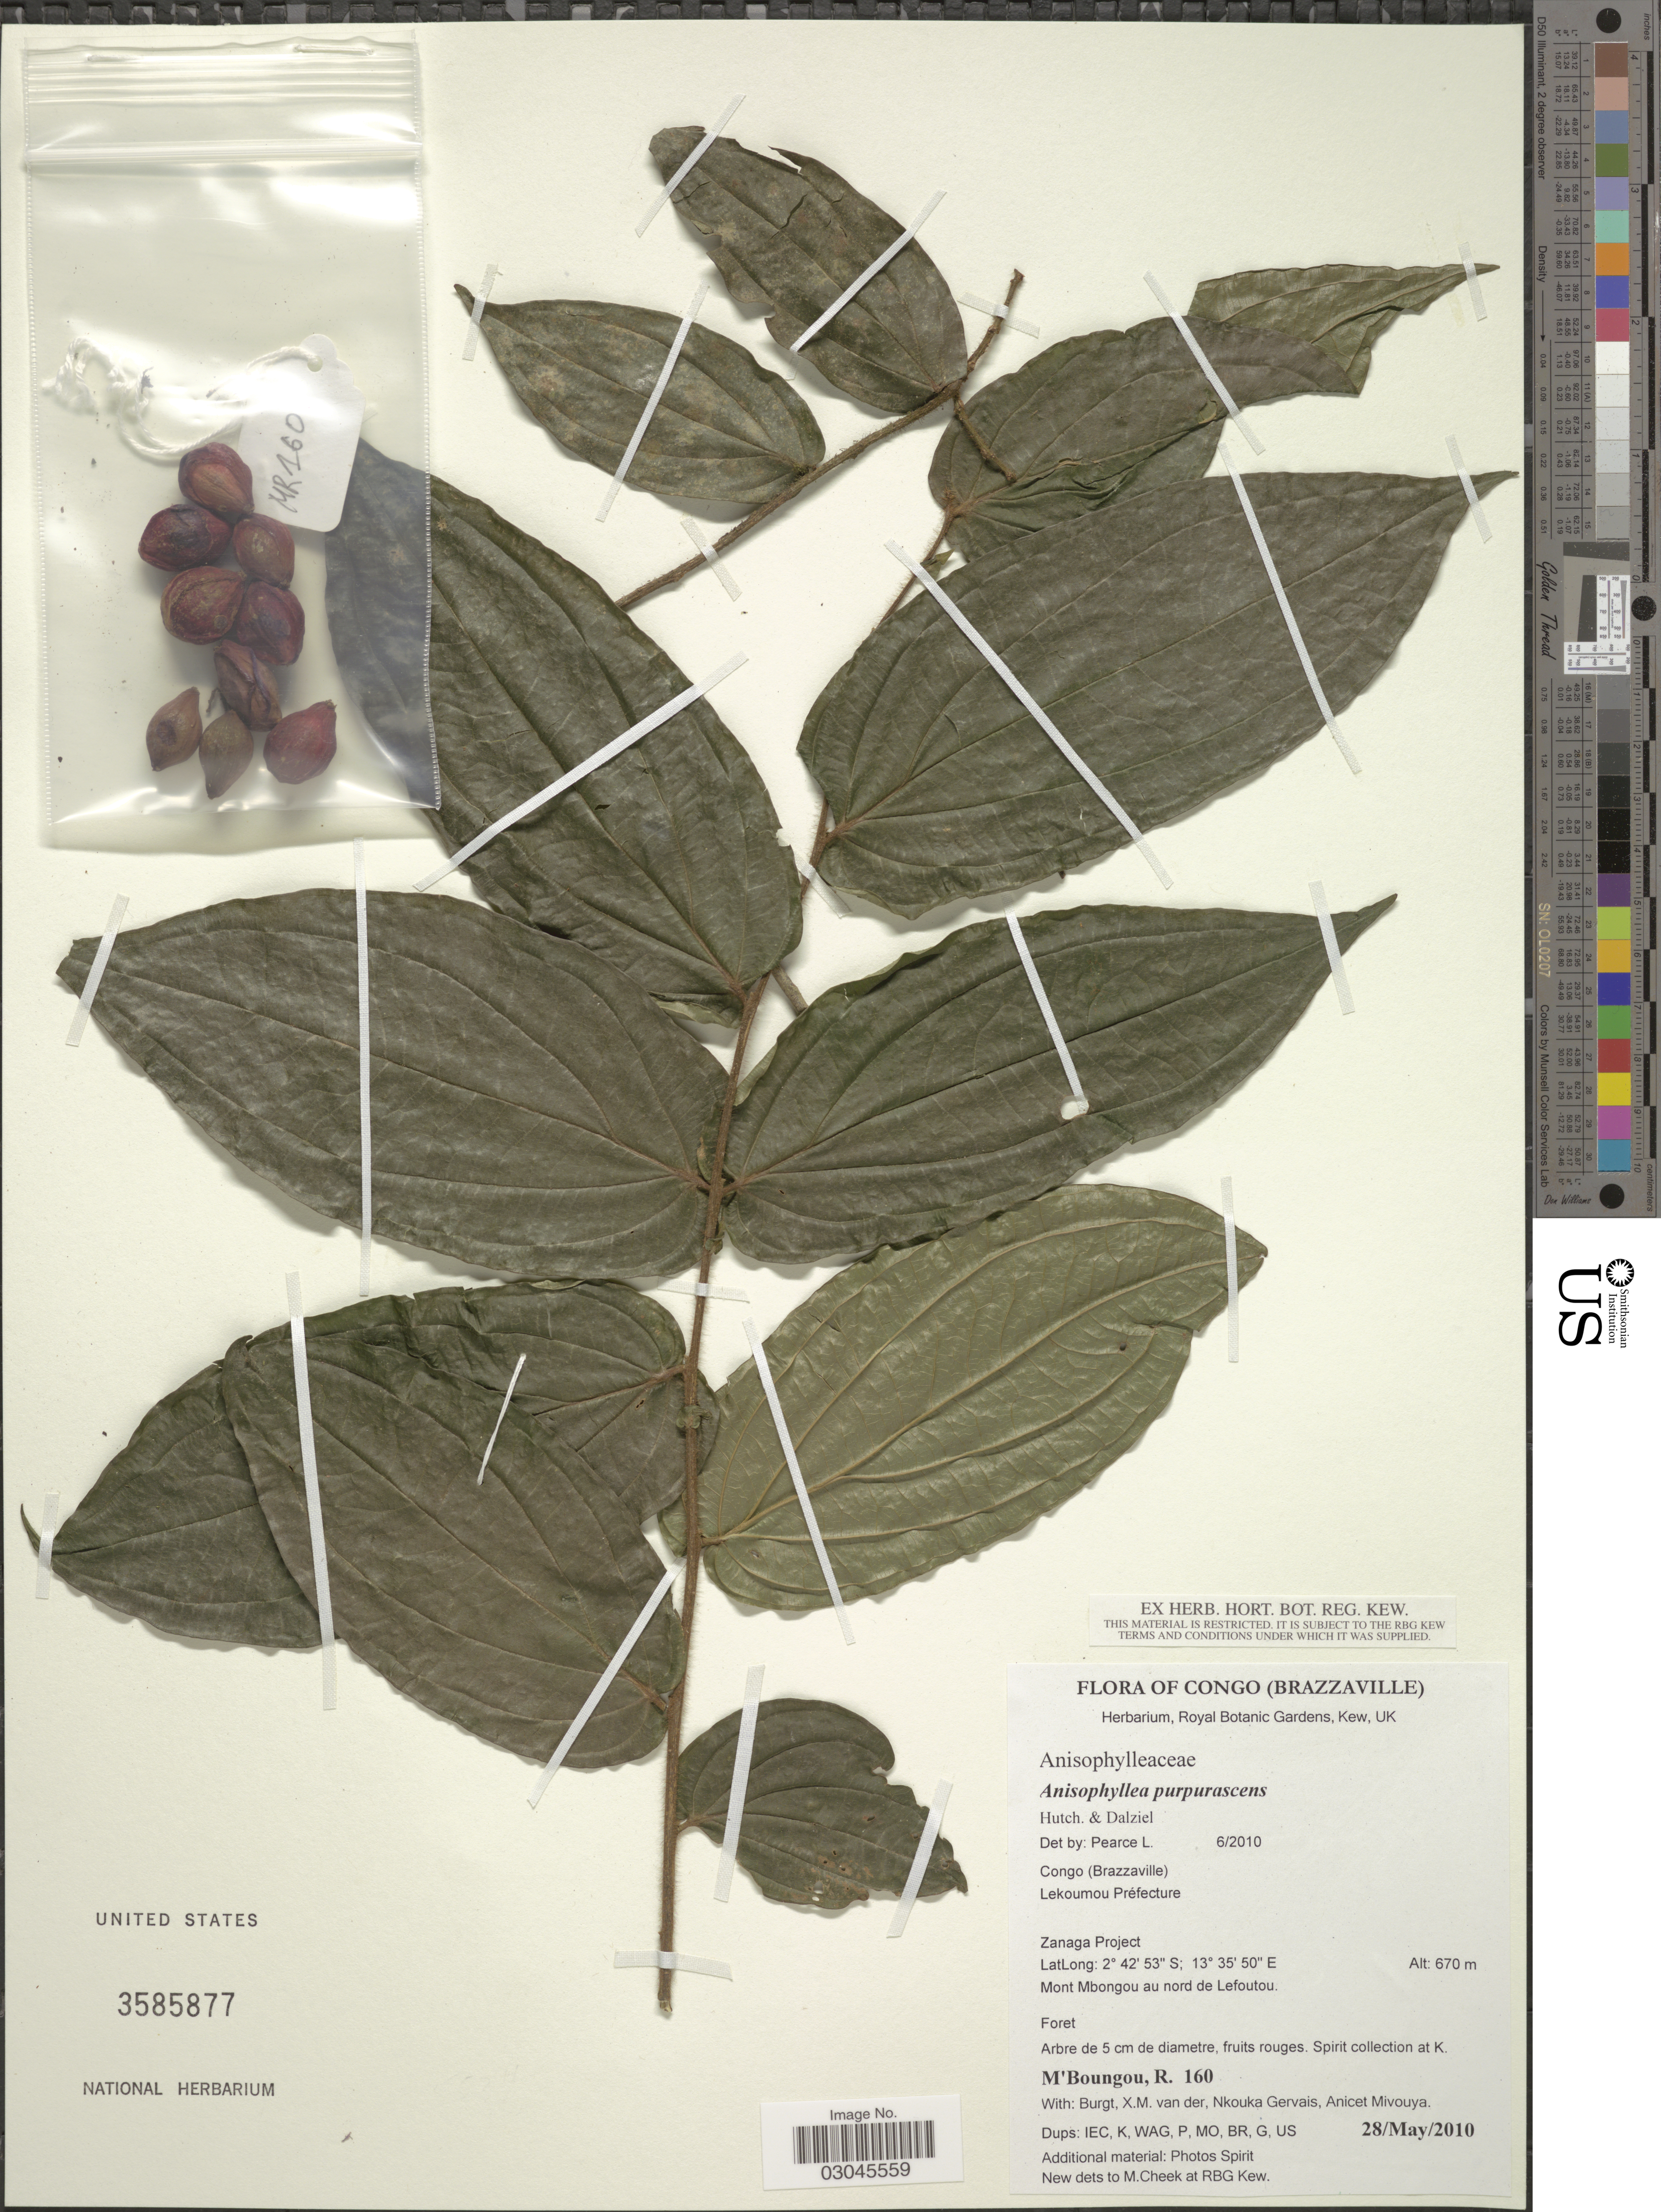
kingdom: Plantae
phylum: Tracheophyta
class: Magnoliopsida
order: Cucurbitales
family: Anisophylleaceae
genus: Anisophyllea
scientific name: Anisophyllea purpurascens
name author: Hutch. & Dalzell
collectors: R. M'Boungou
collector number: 160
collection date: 2010-05-28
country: Congo, Republic of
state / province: Lekoumou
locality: Lekoumou Préfecture. Zanaga Project. Mont Mbongou au nord de Lefoutou.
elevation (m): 670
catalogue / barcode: US 3585877